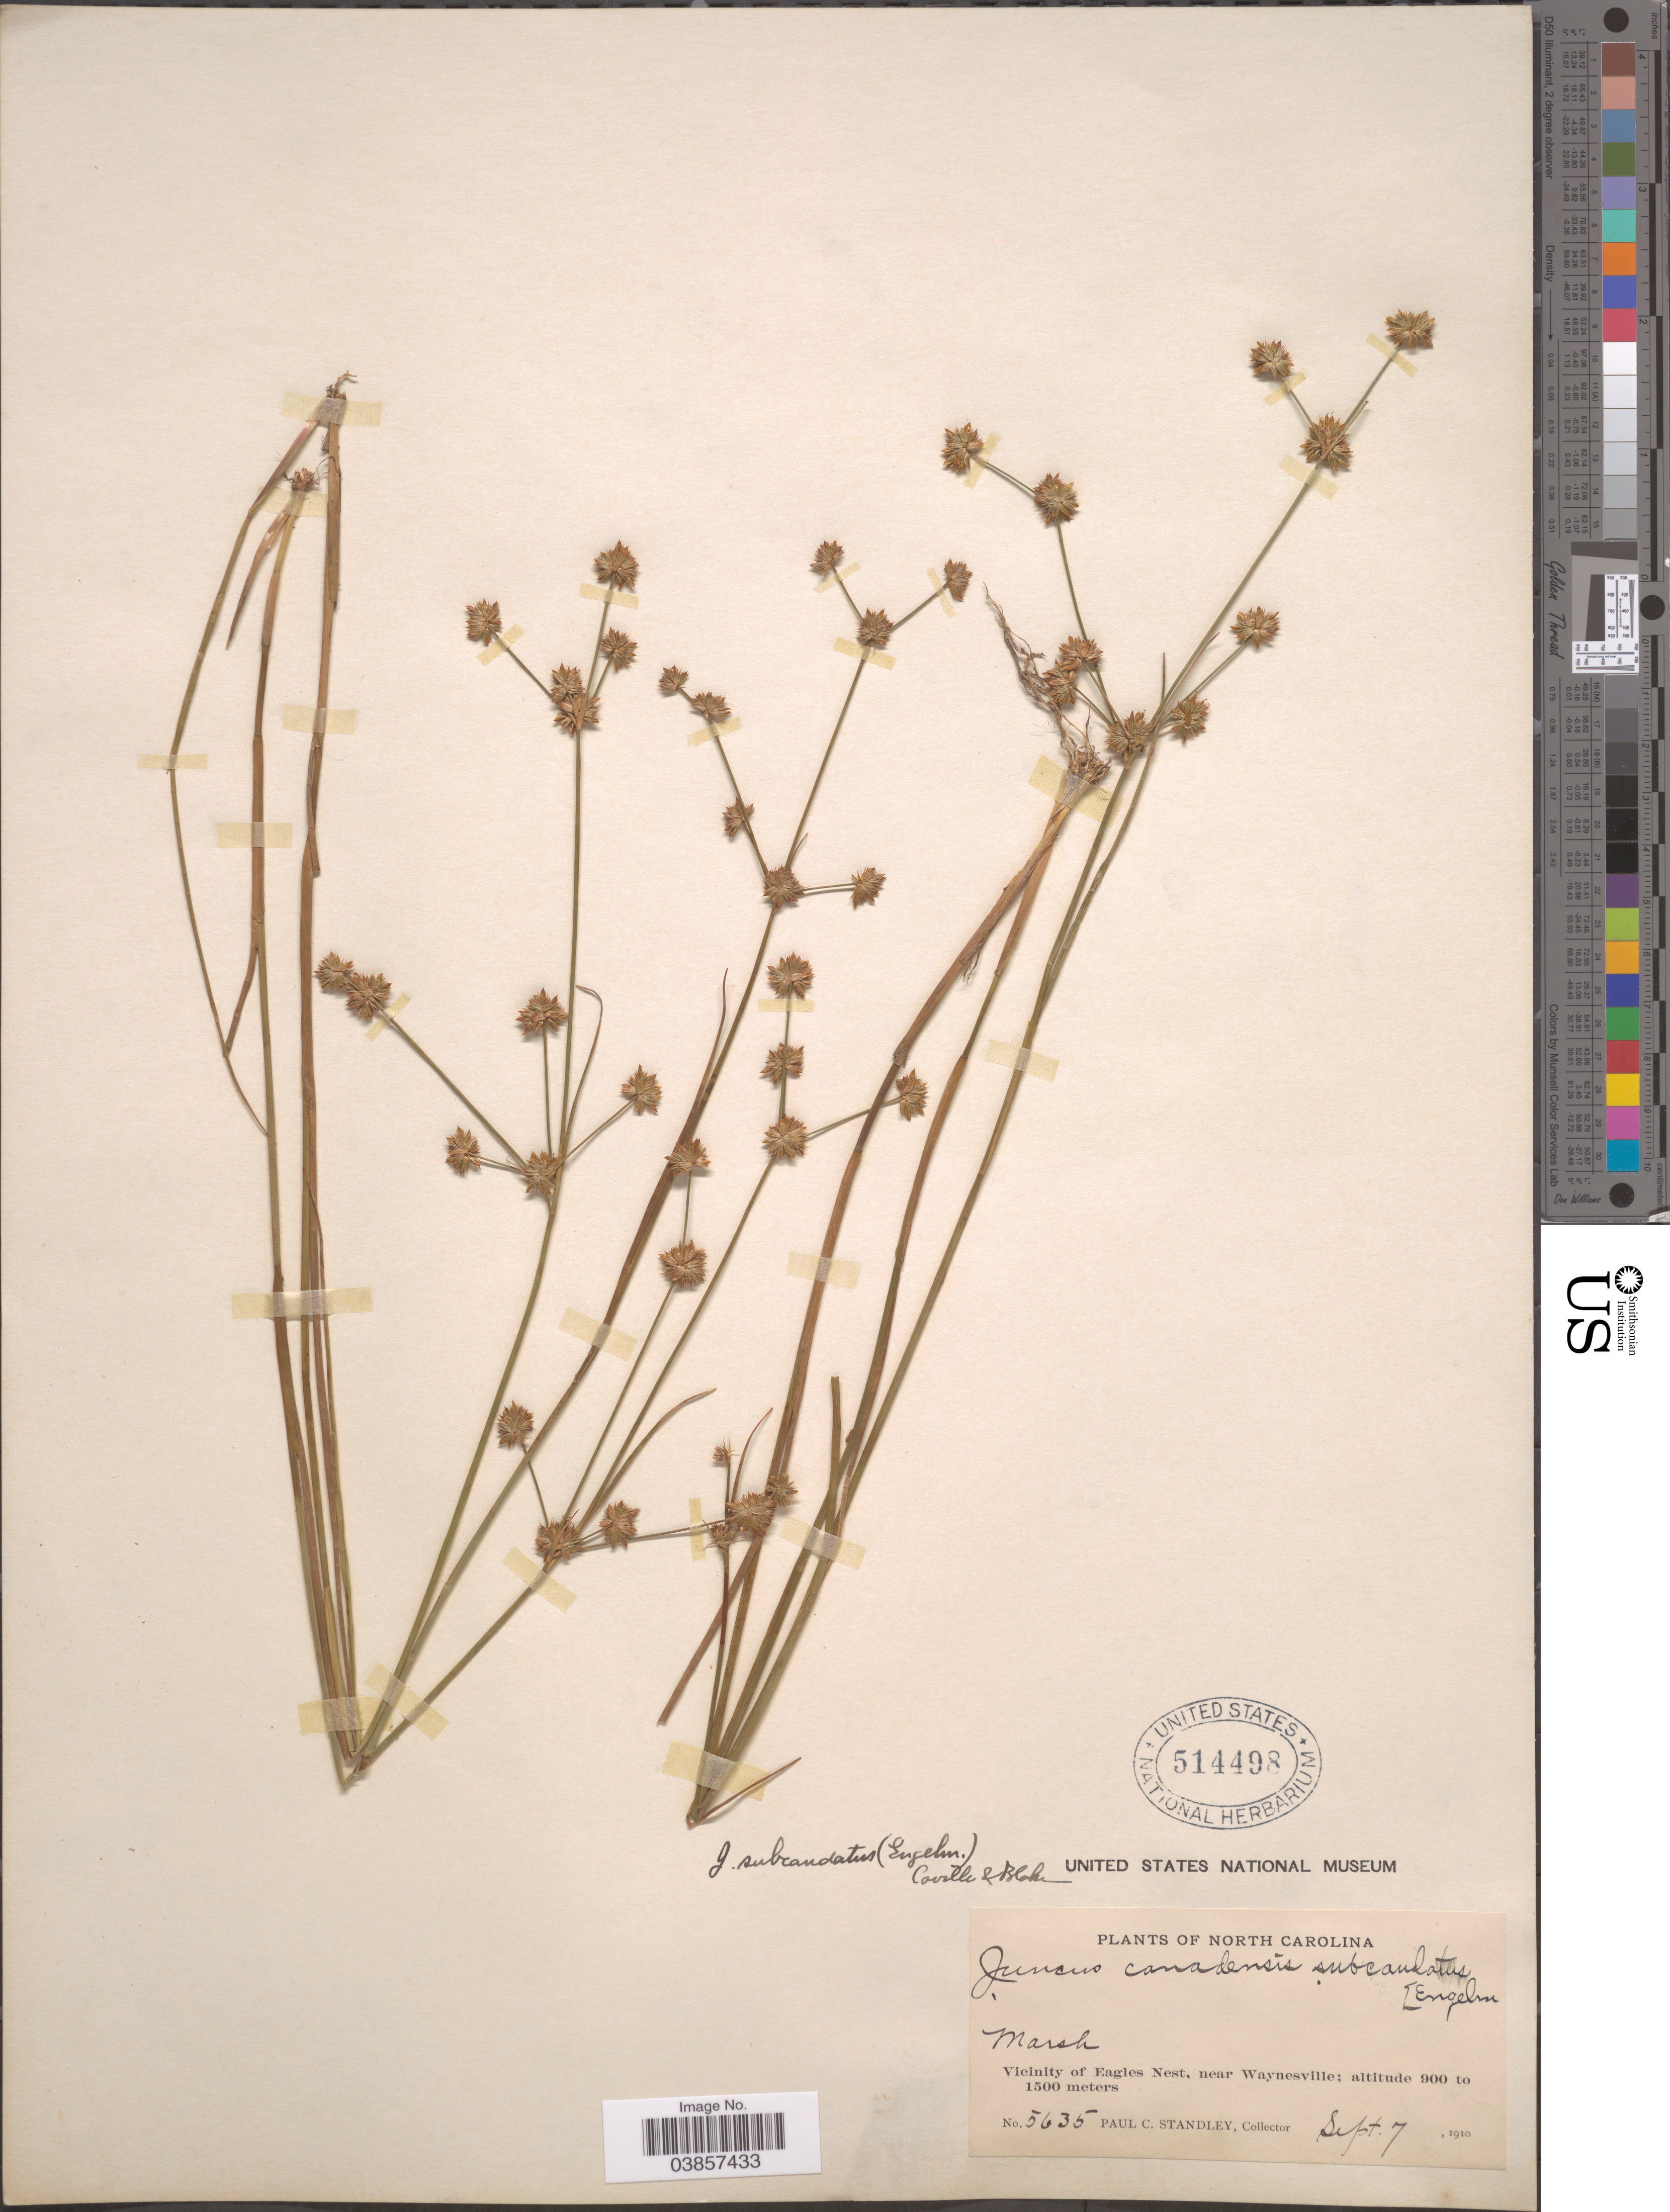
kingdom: Plantae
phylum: Tracheophyta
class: Liliopsida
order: Poales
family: Juncaceae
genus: Juncus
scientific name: Juncus subcaudatus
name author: (Engelm. ex A. Gray) Coville & S.F. Blake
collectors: P. C. Standley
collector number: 5635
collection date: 1910-09-07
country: United States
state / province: North Carolina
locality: Vicinity of Eagles Nest, near Waynesville.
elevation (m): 900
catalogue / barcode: US 514498